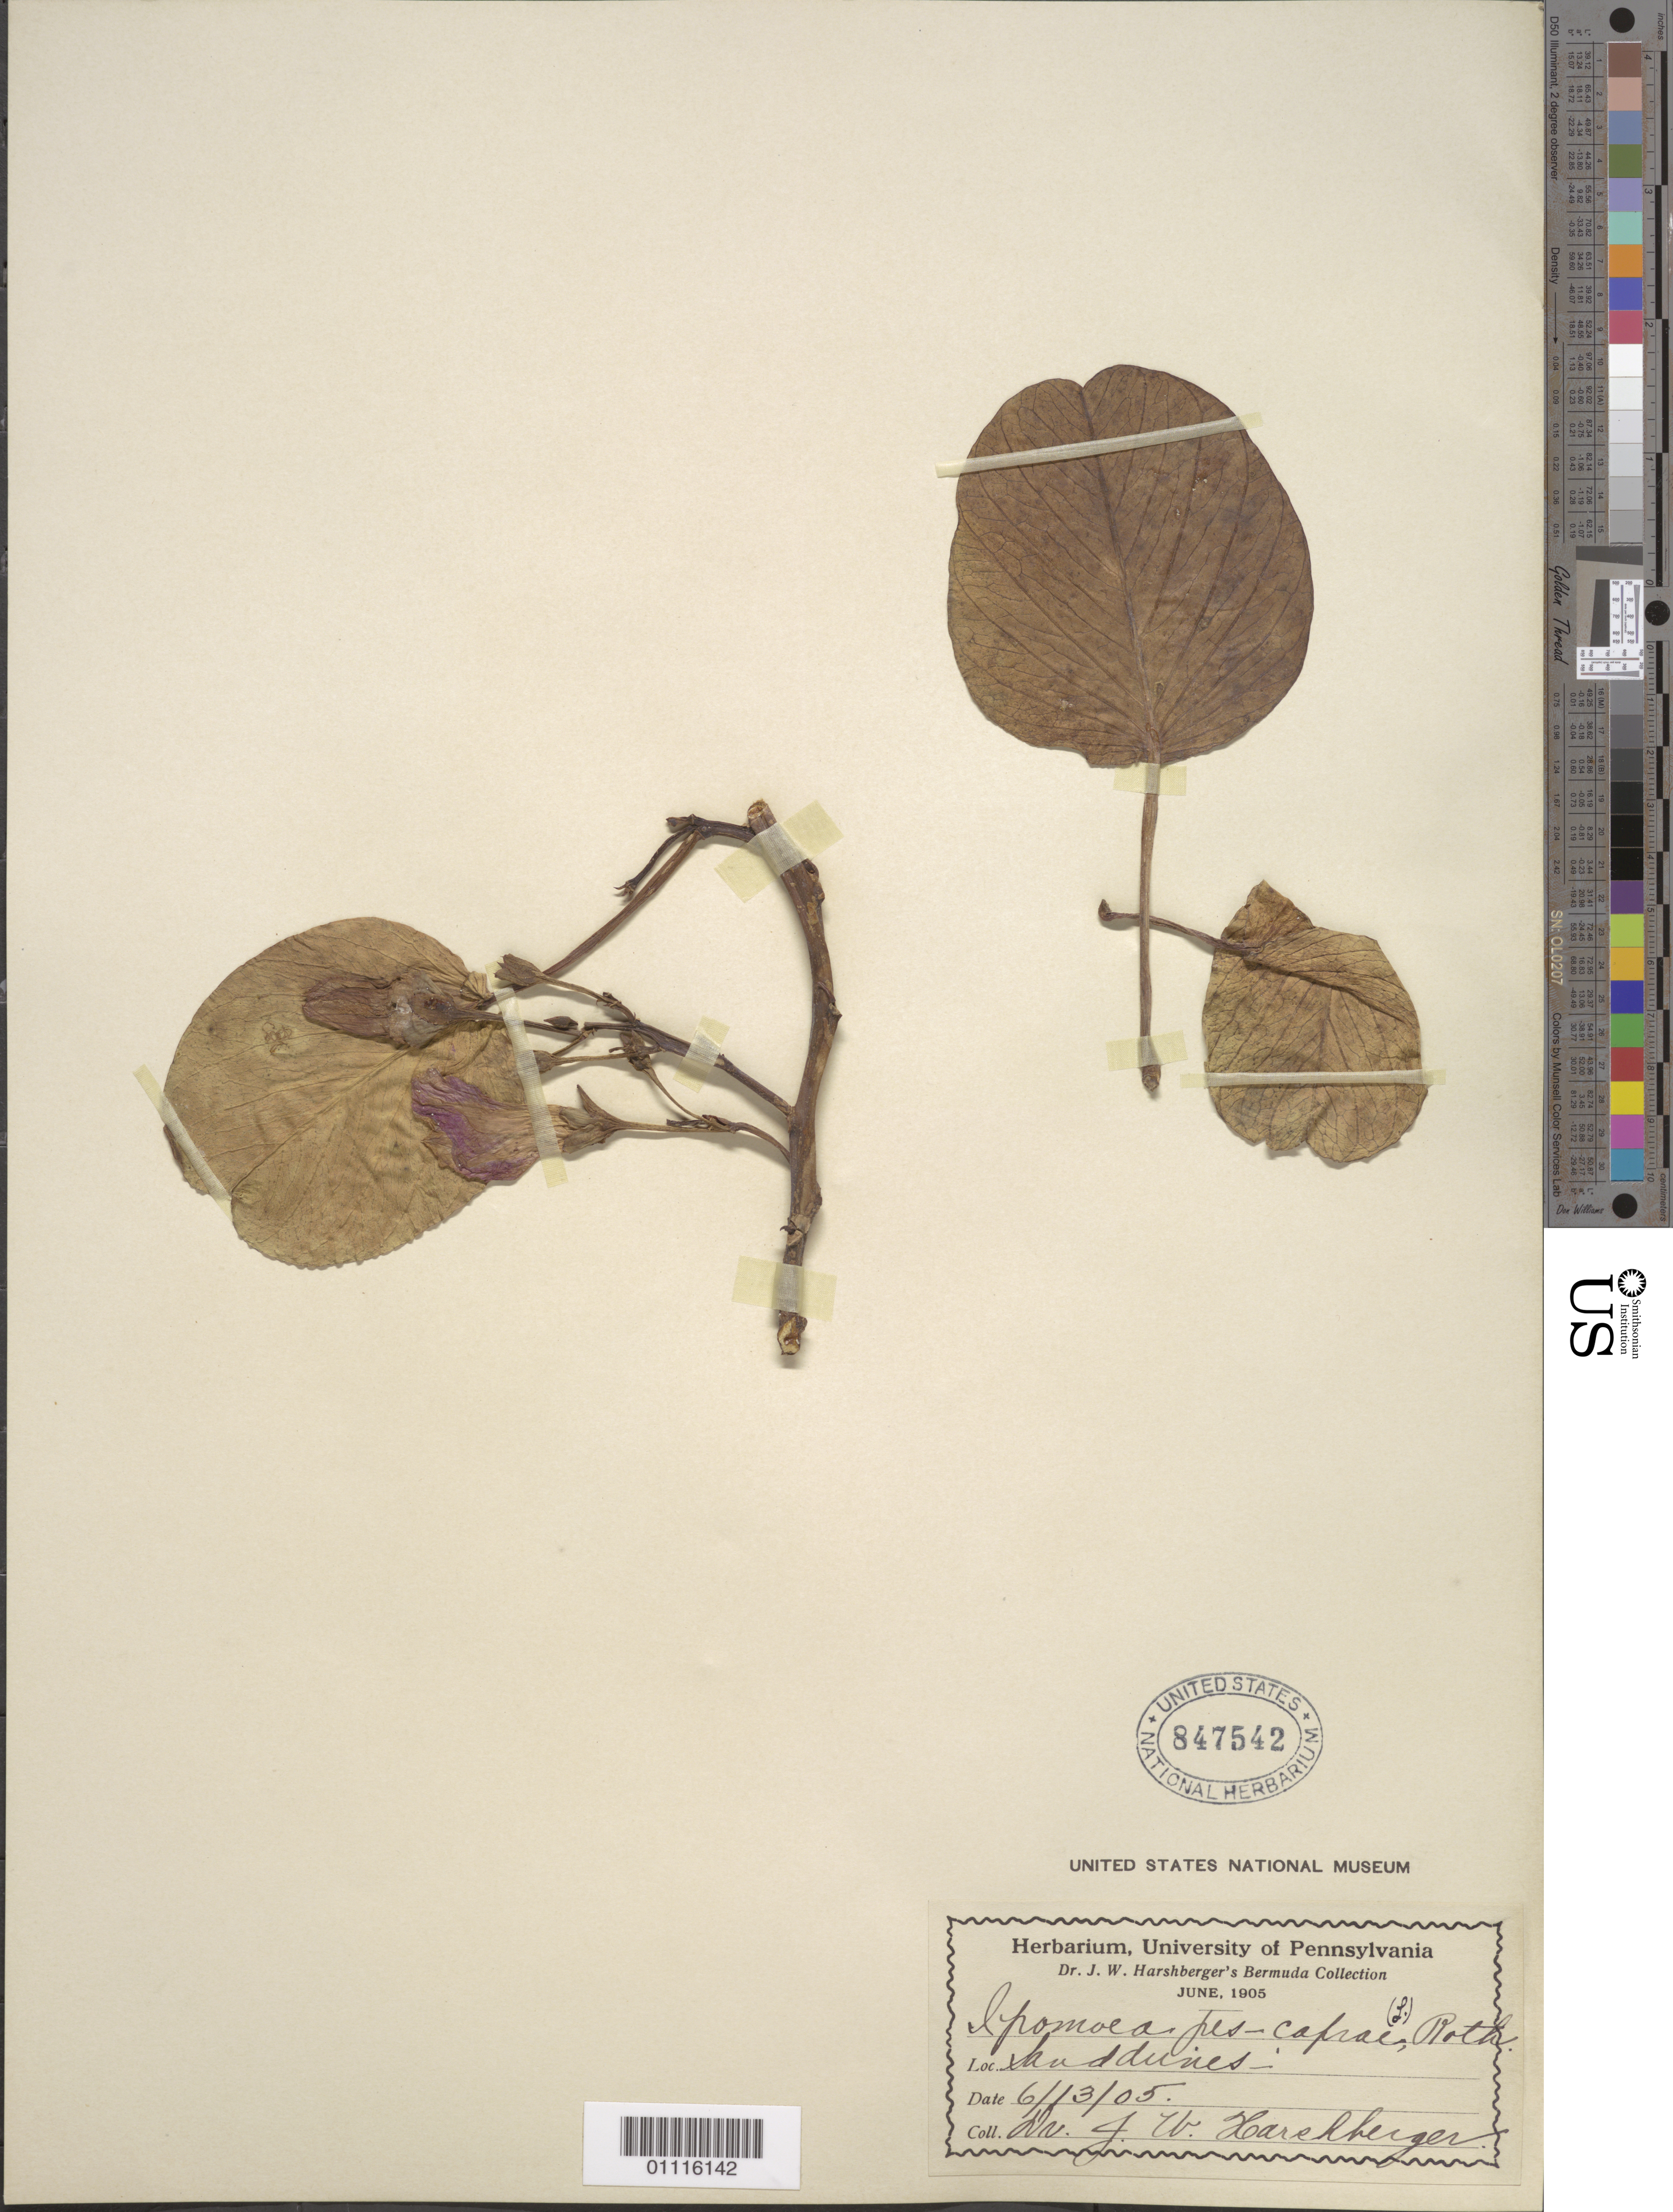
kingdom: Plantae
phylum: Tracheophyta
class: Magnoliopsida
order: Solanales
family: Convolvulaceae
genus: Ipomoea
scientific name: Ipomoea pes-caprae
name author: (L.) R. Br.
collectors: J. W. Harshberger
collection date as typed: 13 Jun 1905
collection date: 1905-06-13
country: Bermuda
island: Bermuda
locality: Sand dunes.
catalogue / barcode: US 847542